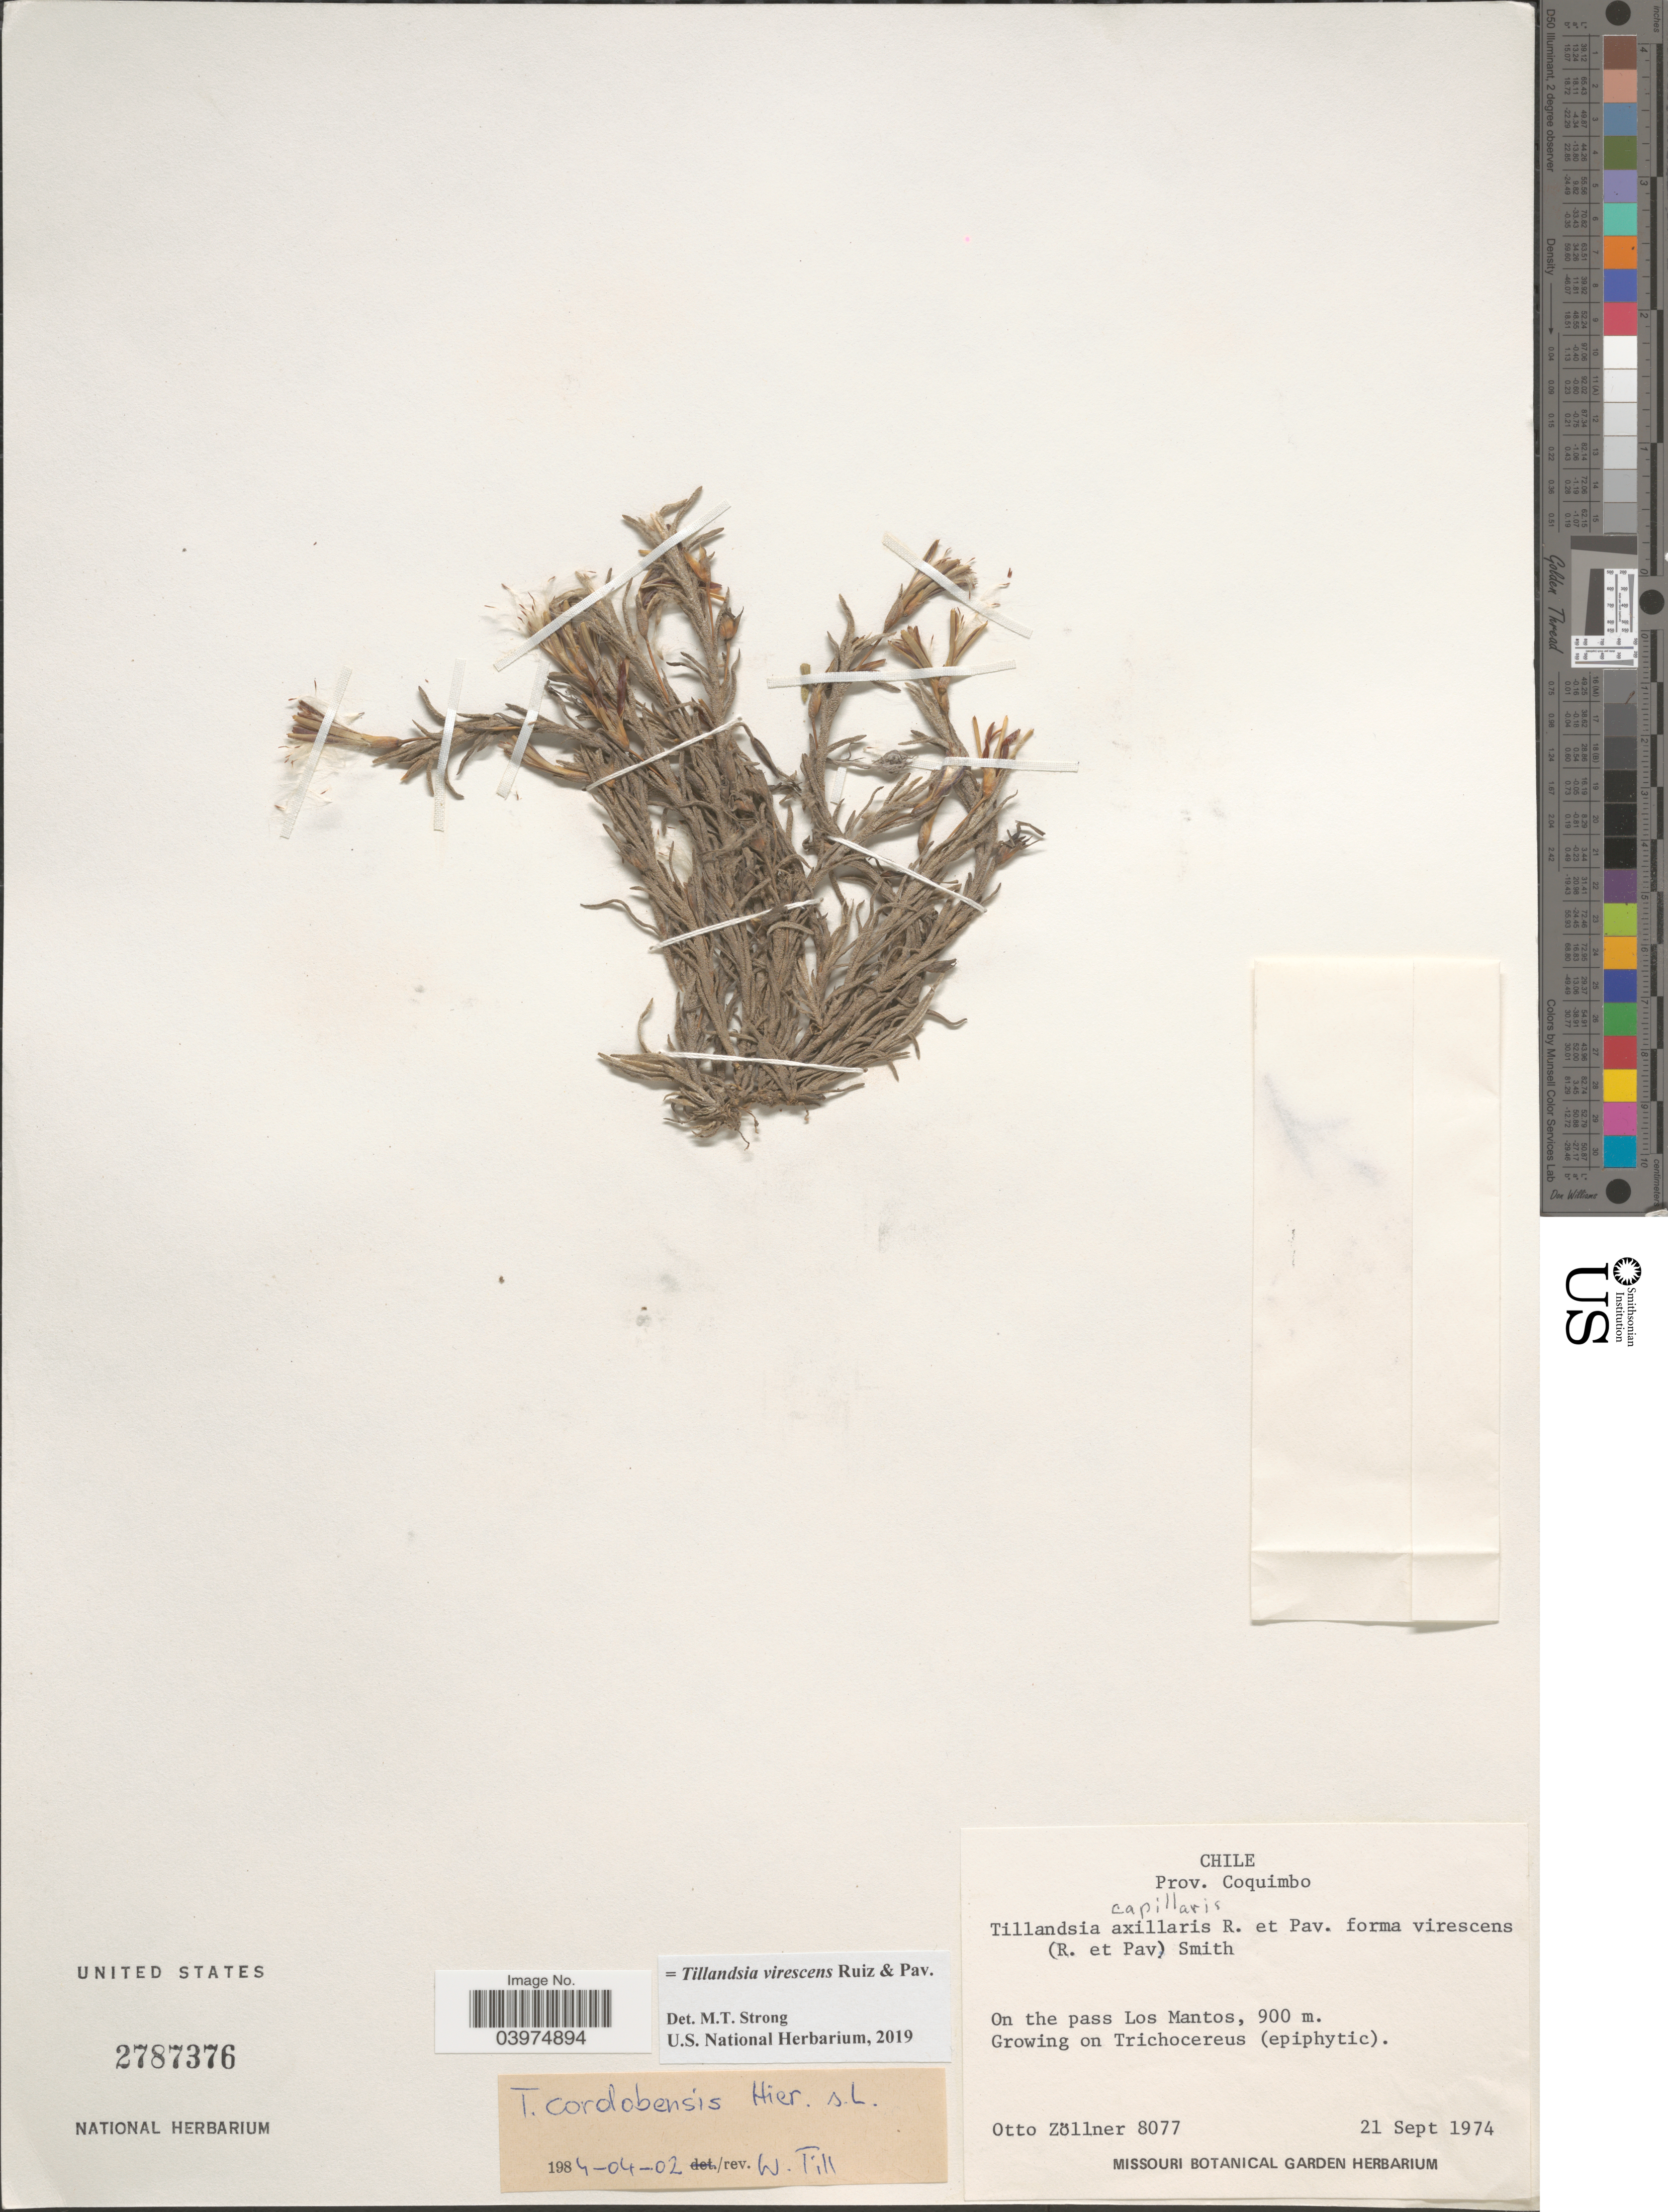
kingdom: Plantae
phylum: Tracheophyta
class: Liliopsida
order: Poales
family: Bromeliaceae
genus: Tillandsia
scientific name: Tillandsia virescens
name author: Ruiz & Pav.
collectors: O. Zöllner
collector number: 8077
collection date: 1974-09-21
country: Chile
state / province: Coquimbo (IV)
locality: Prov. Coquimbo. On the pass Los Mantos, on Trichocereus.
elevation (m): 900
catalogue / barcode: US 2787376